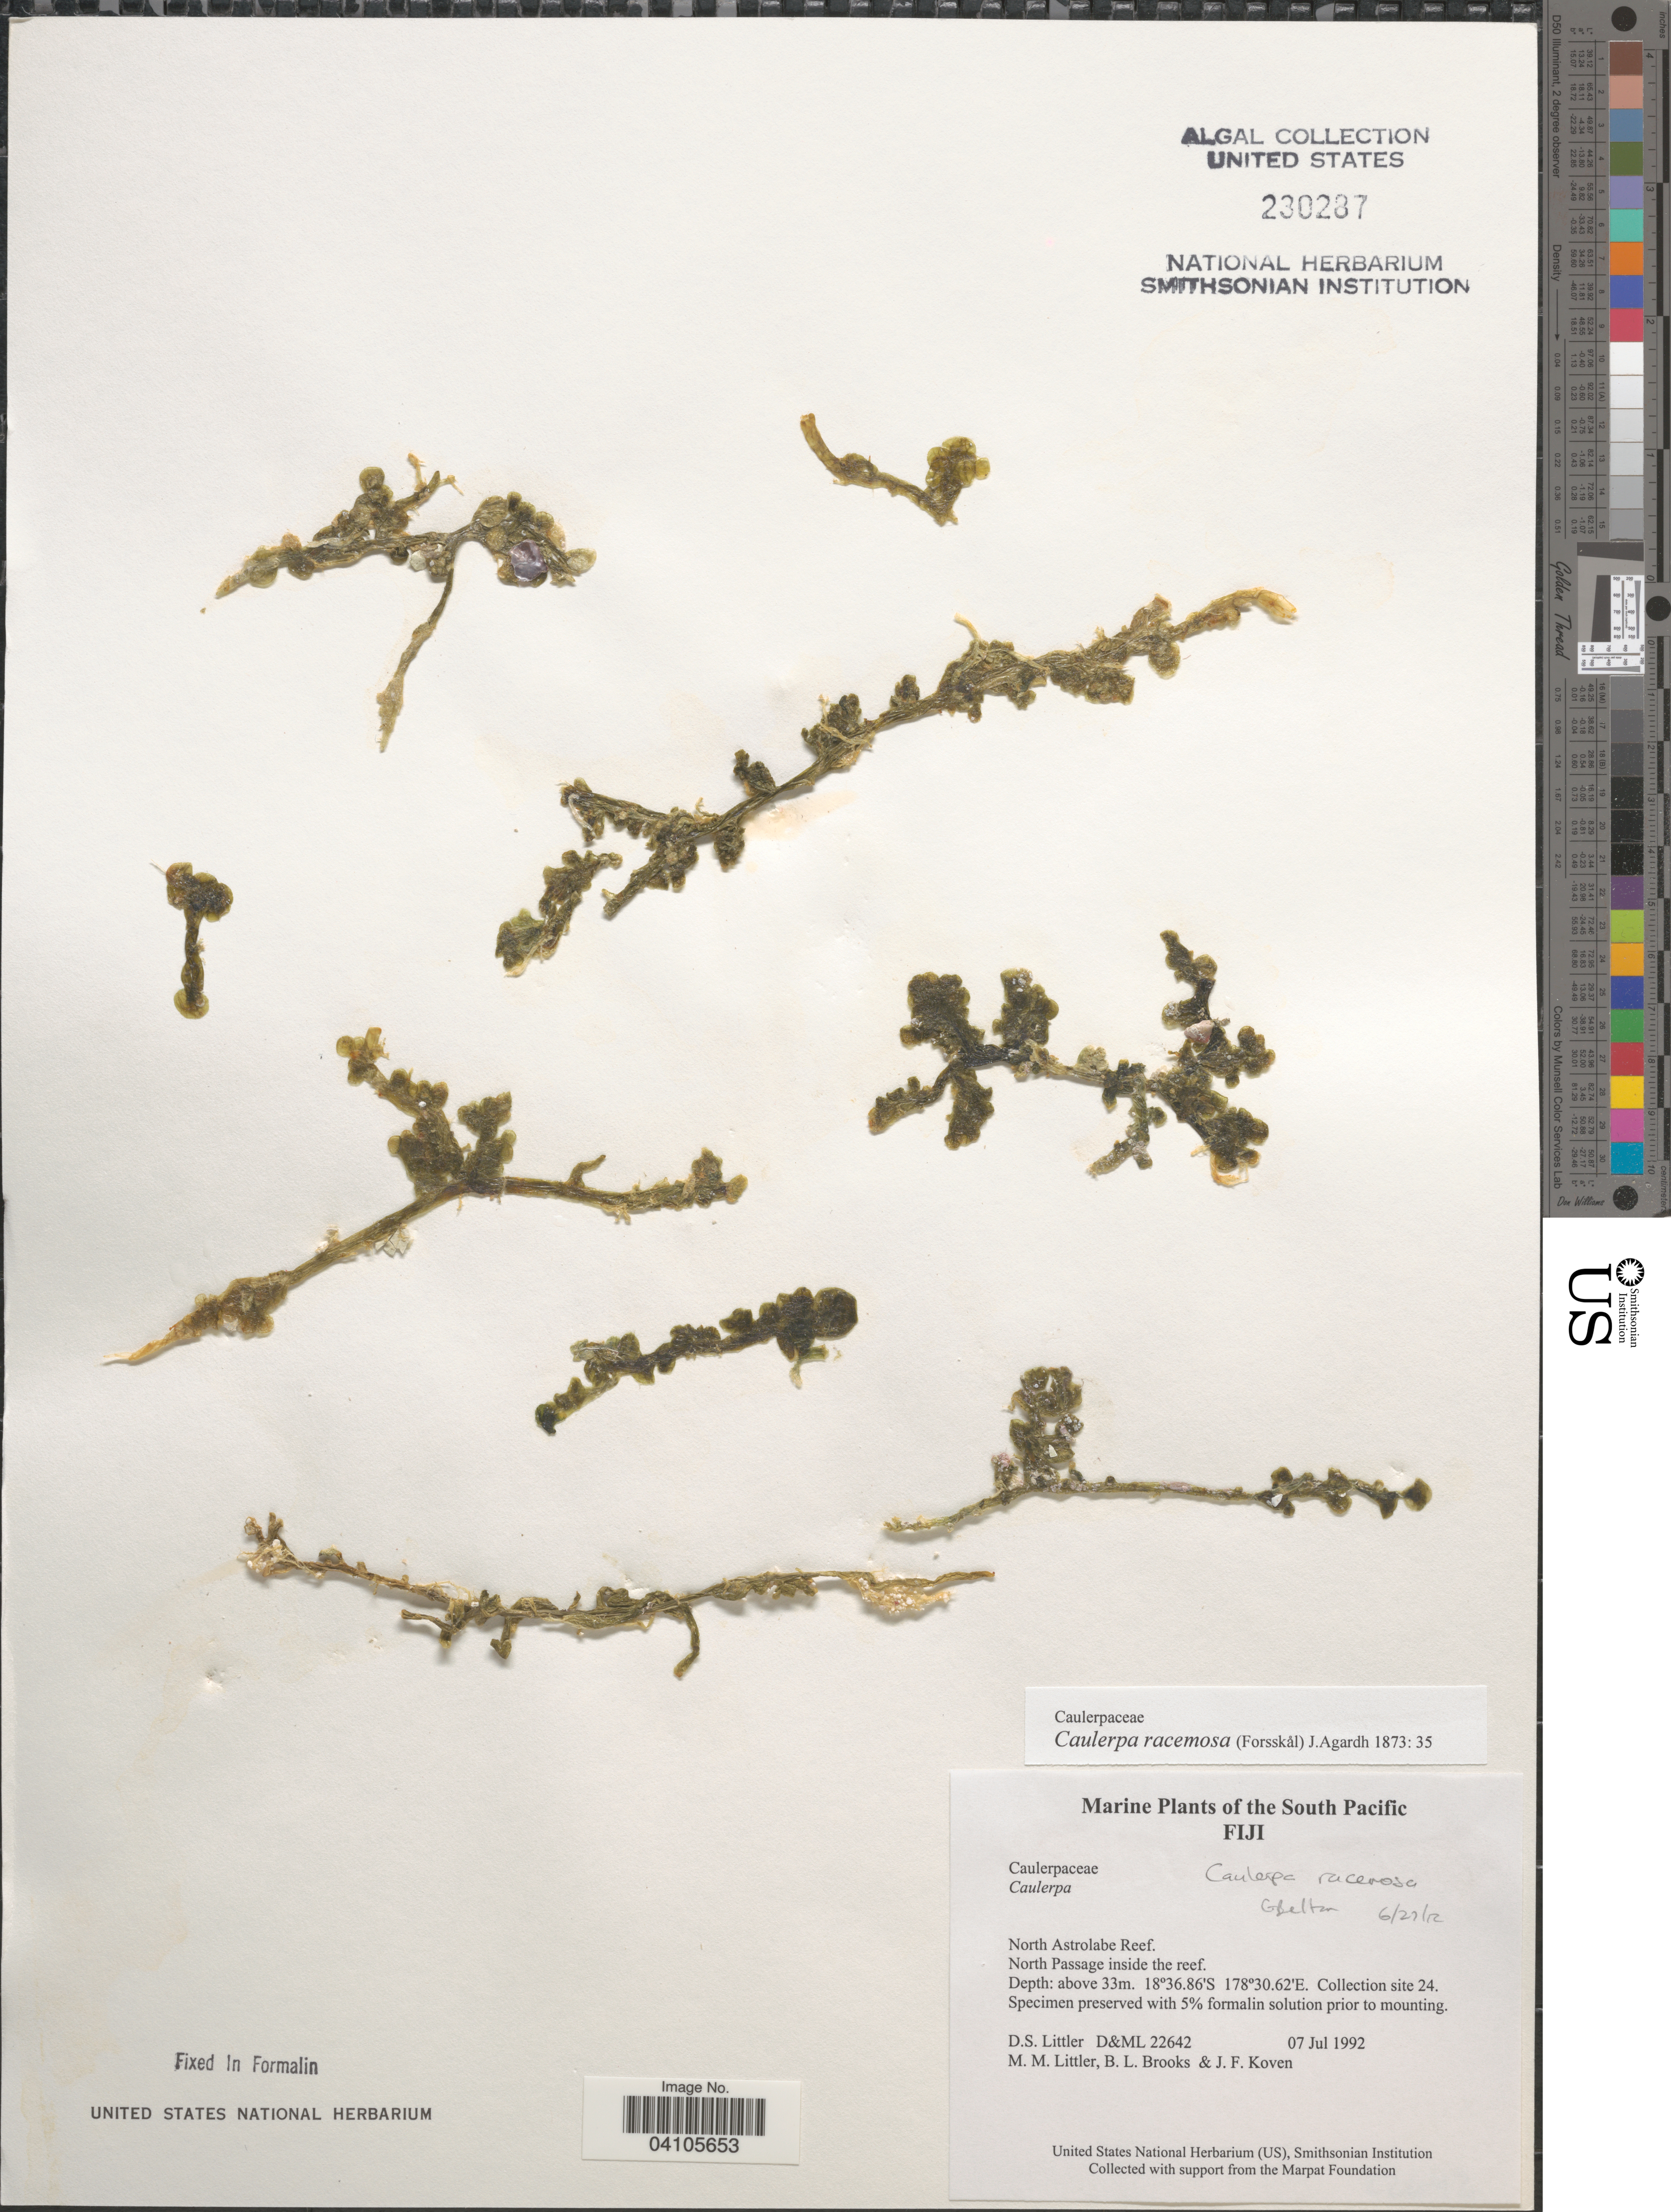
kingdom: Plantae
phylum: Chlorophyta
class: Ulvophyceae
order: Bryopsidales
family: Caulerpaceae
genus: Caulerpa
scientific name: Caulerpa racemosa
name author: (Forssk.) J. Agardh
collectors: D. S. Littler, B. Brooks & J. Koven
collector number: D&ML 22642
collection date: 1992-07-07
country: Fiji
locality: The South Pacific. North Astrolabe Reef. North Passage inside the reef. Site 24.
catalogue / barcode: US 230287